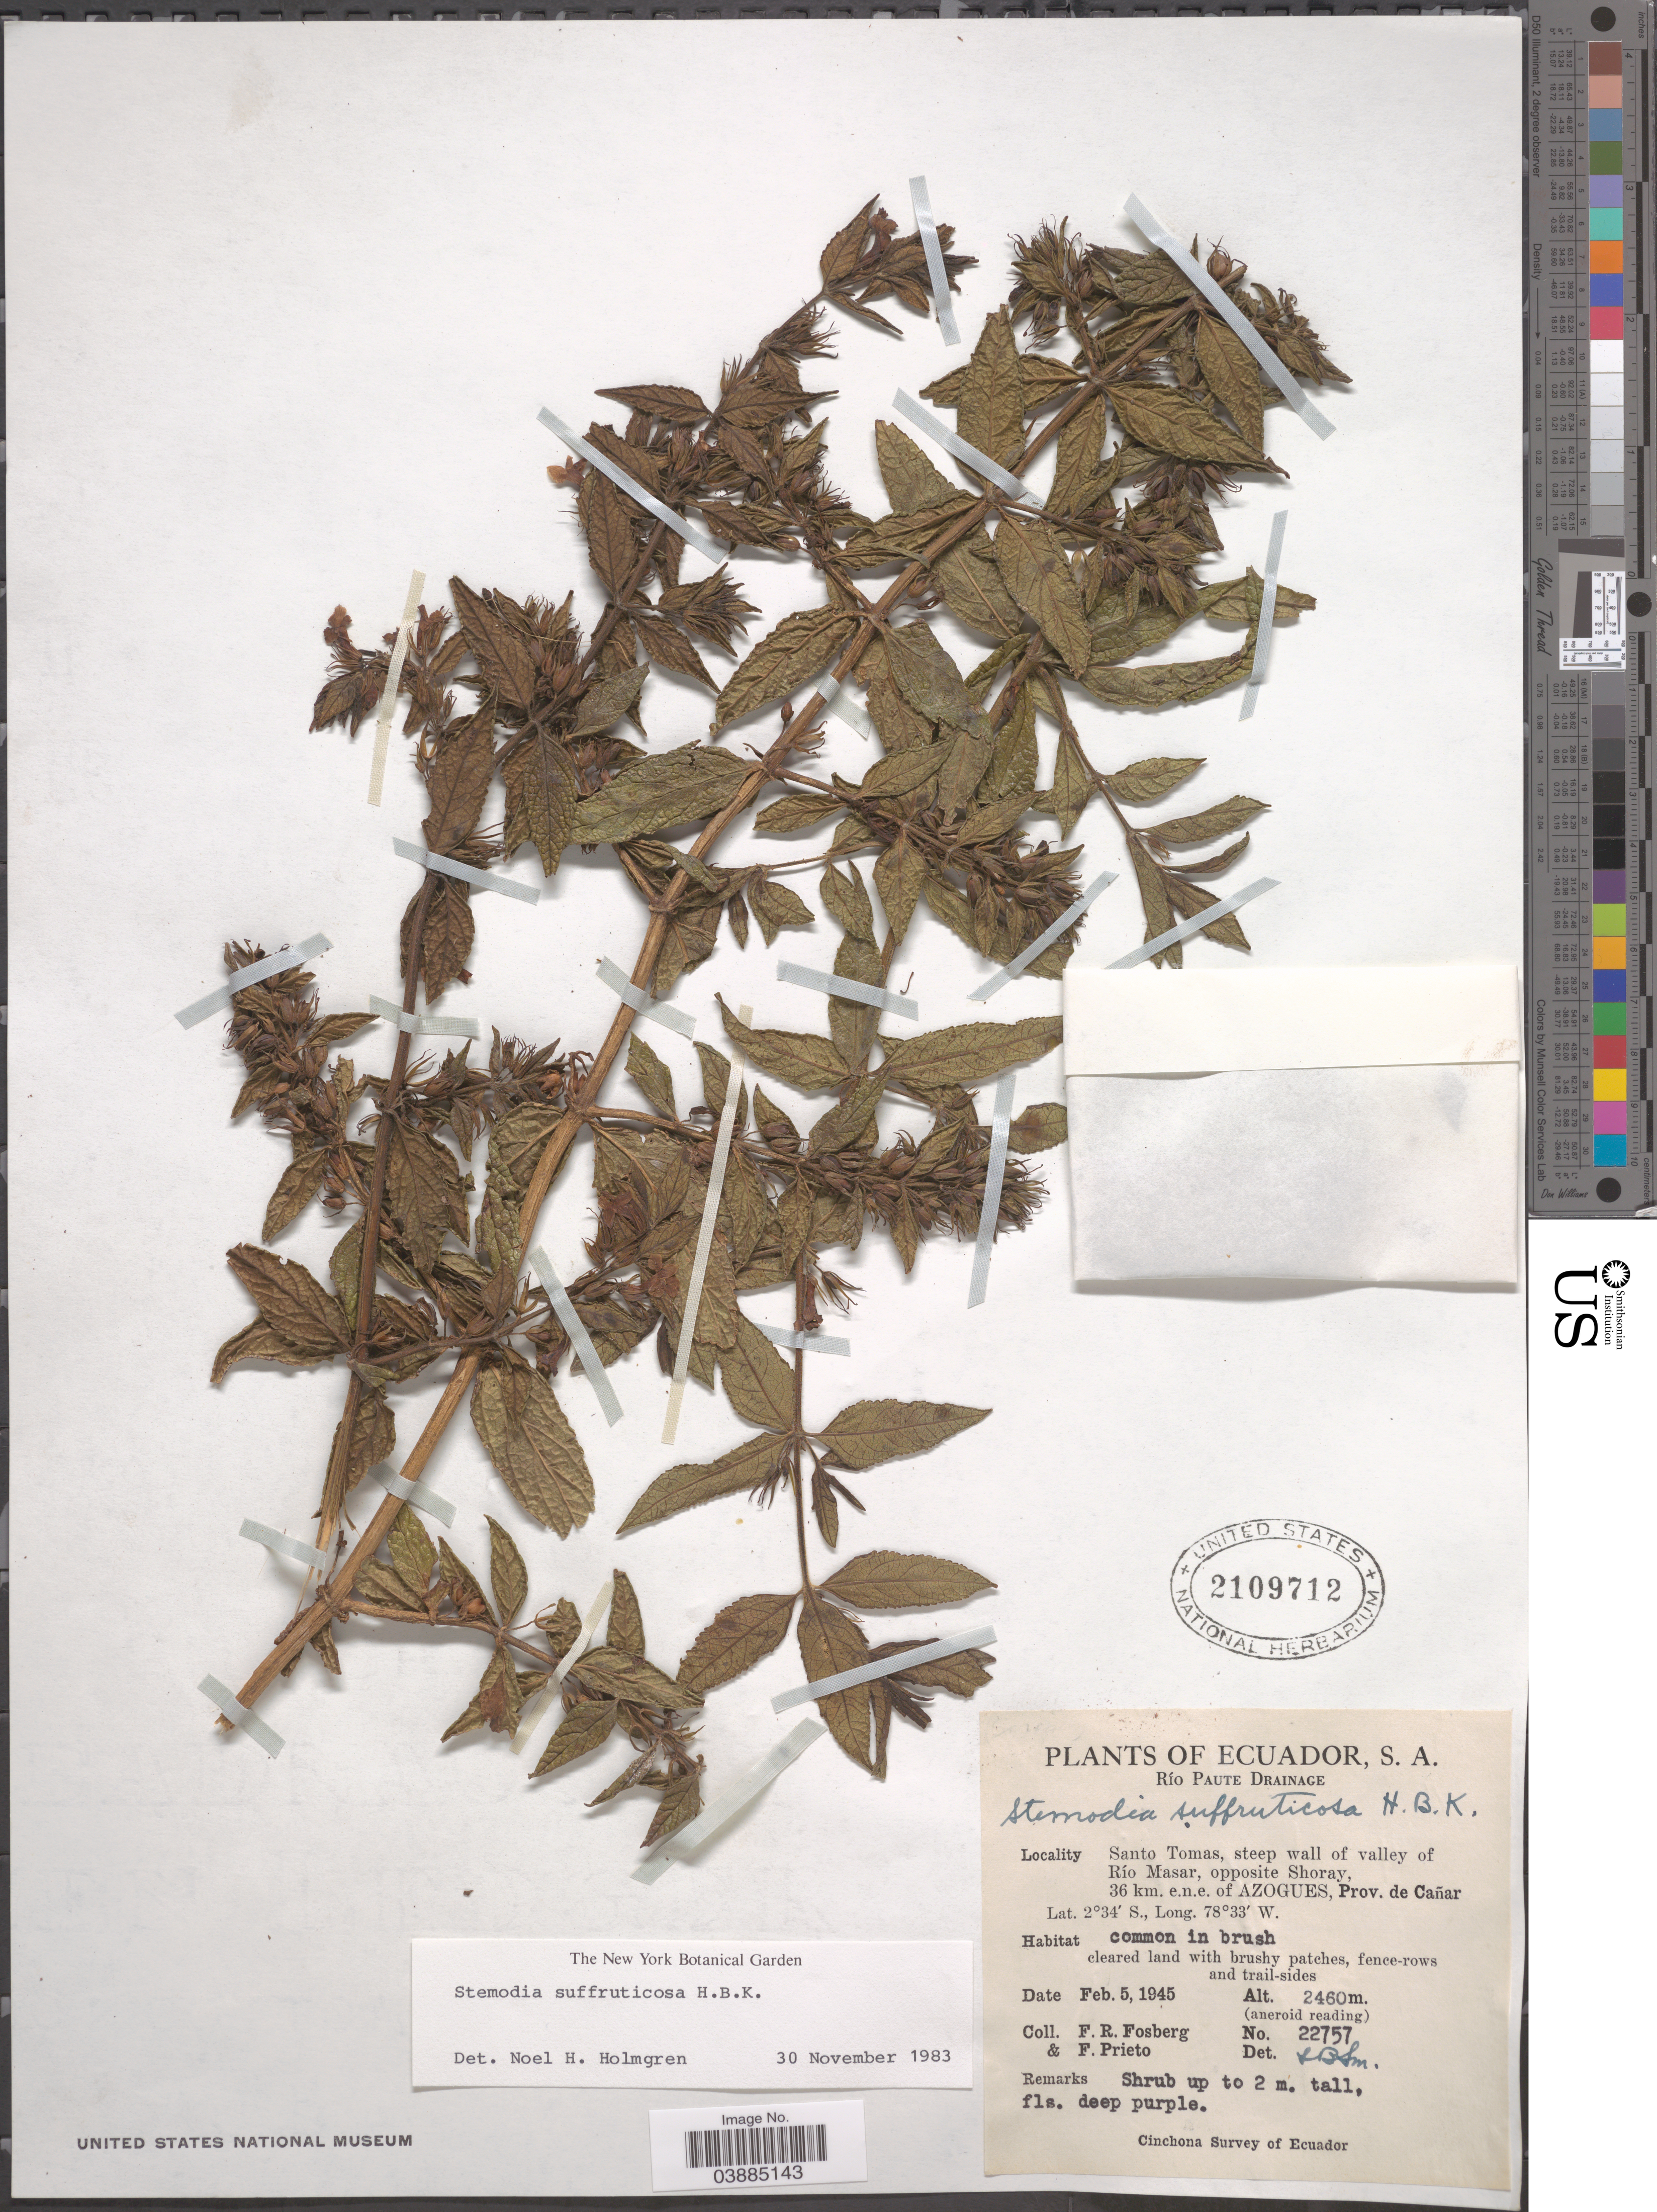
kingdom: Plantae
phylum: Tracheophyta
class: Magnoliopsida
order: Lamiales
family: Plantaginaceae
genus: Stemodia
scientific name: Stemodia suffruticosa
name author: Kunth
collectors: F. R. Fosberg & F. Prieto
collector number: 22757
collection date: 1945-02-05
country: Ecuador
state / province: Cañar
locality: Río Paute Drainage. Santo Tomas, steep wall of valley of Río Masar, opposite Shoray, 36 km. e.n.e. of Azogues.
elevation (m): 2460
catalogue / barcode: US 2109712